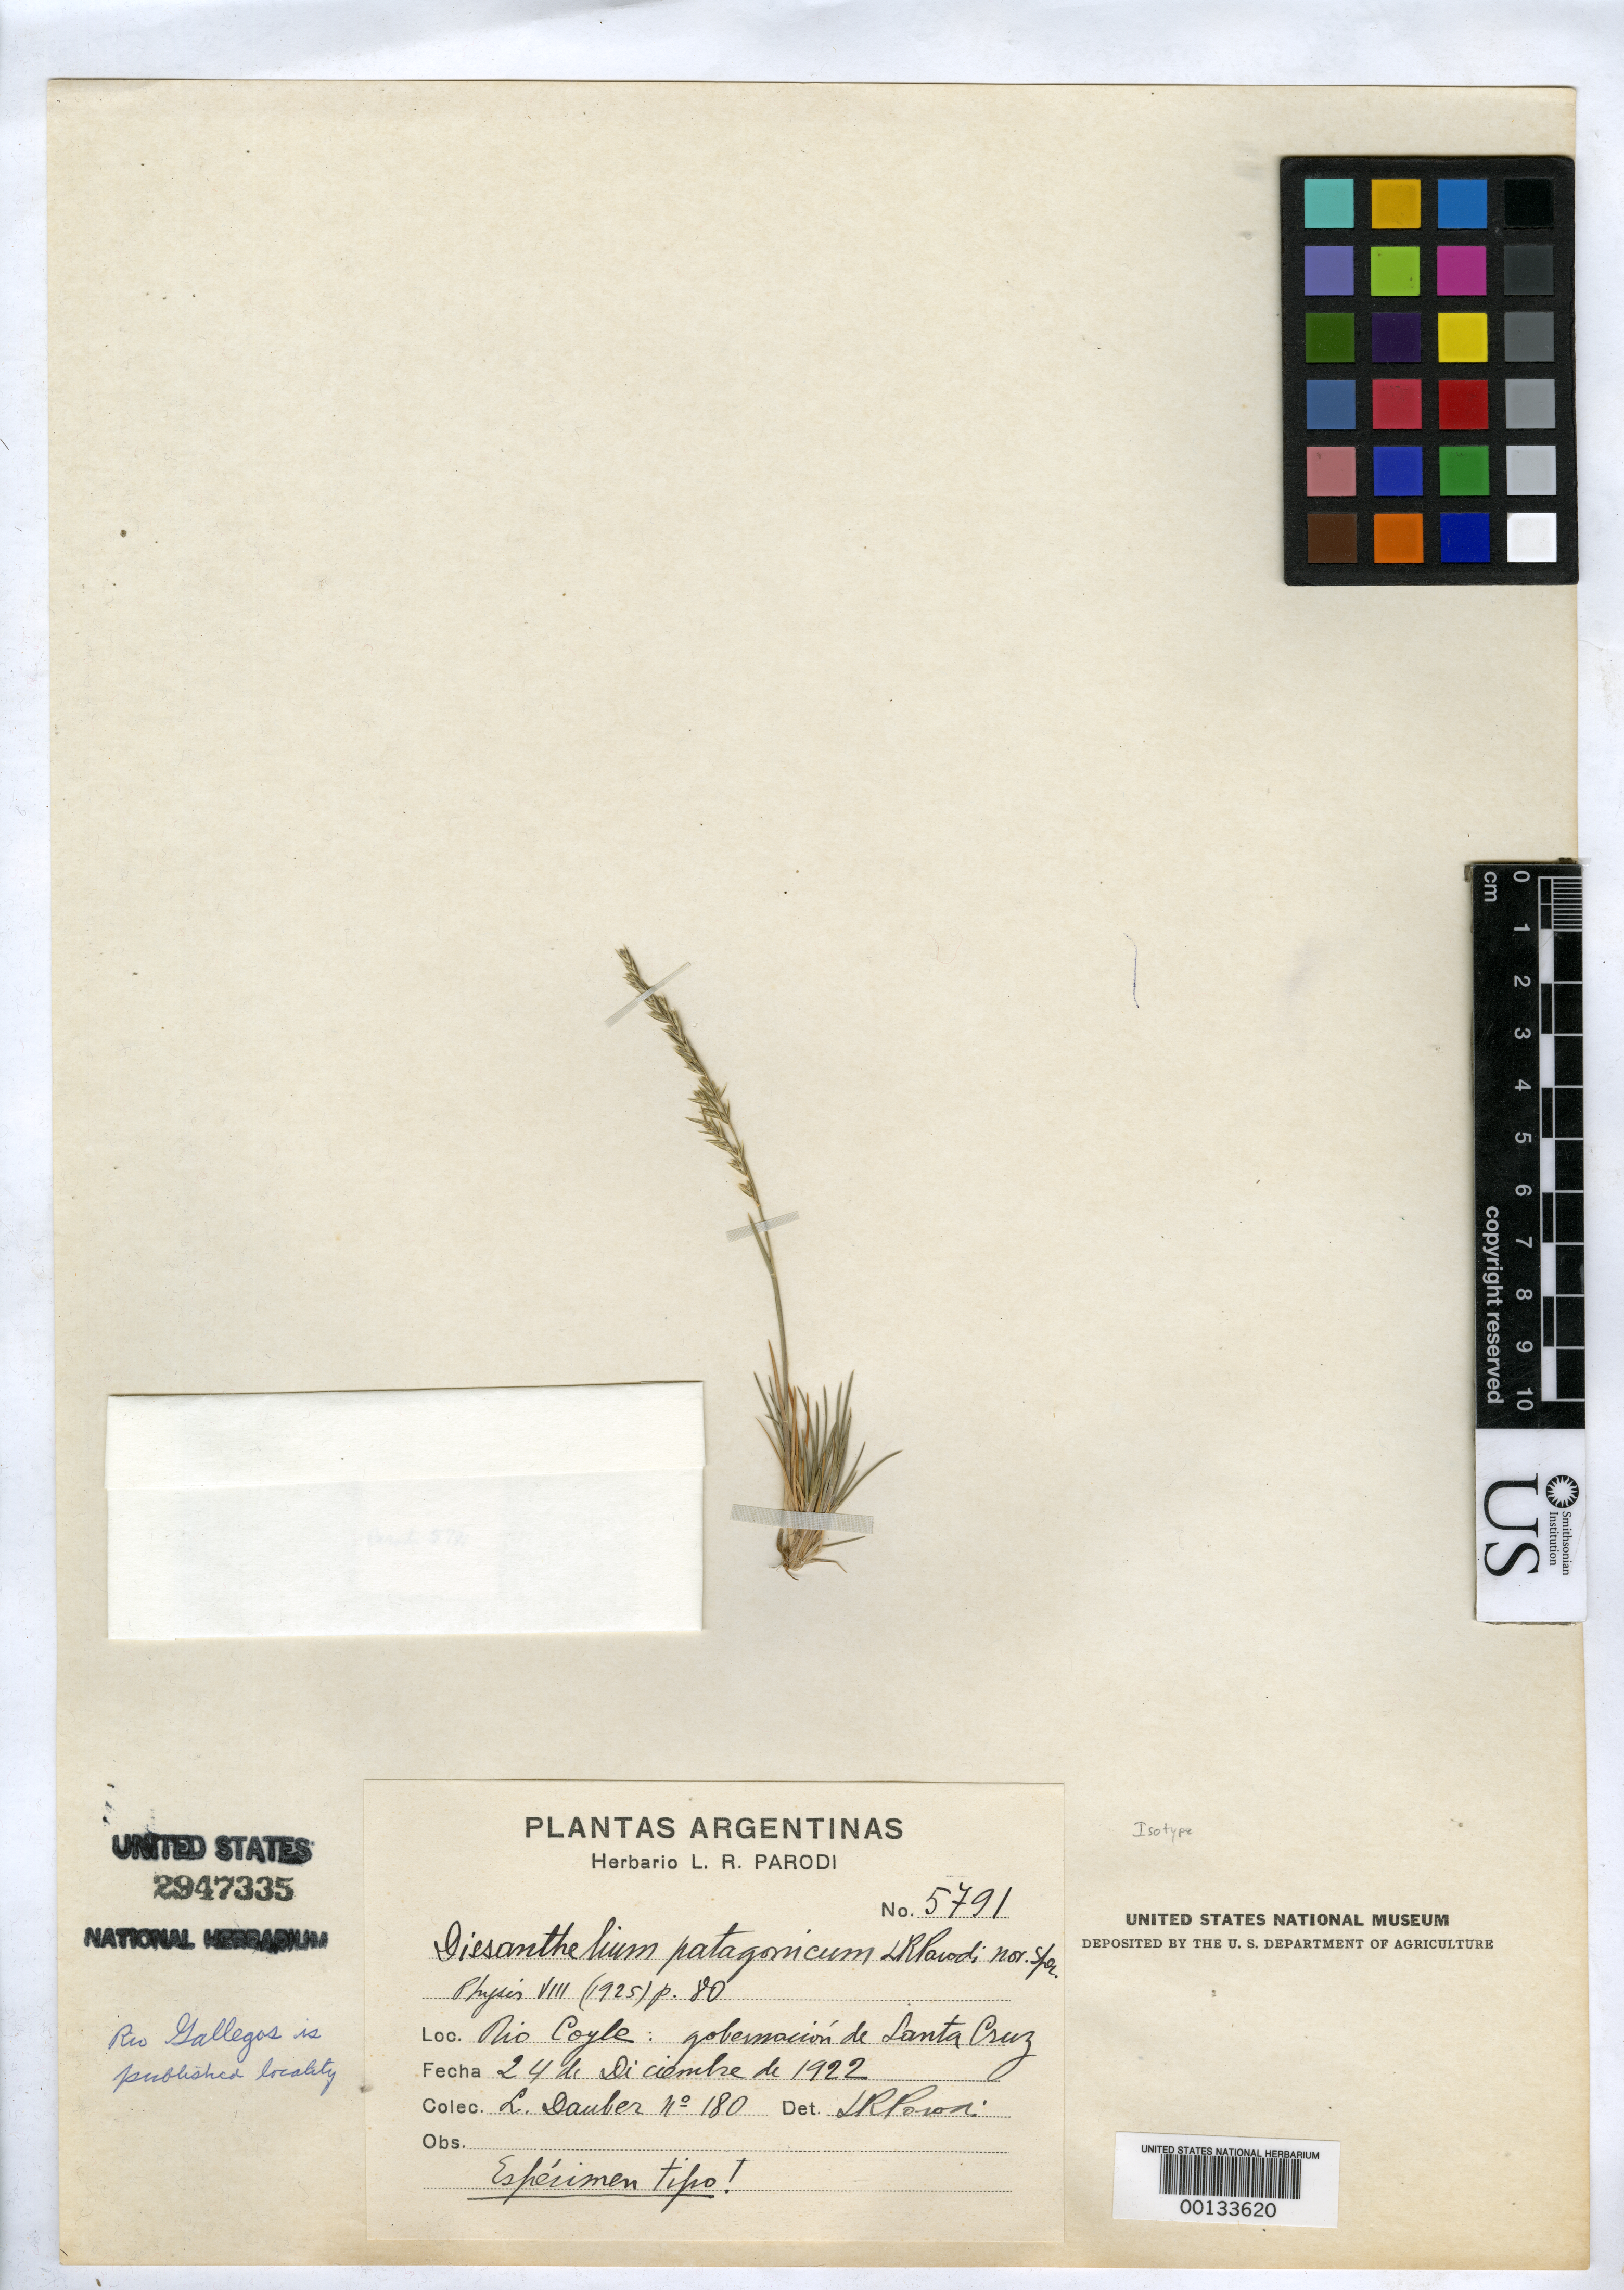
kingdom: Plantae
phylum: Tracheophyta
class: Liliopsida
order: Poales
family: Poaceae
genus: Dissanthelium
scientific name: Dissanthelium patagonicum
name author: Parodi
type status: Isotype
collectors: L. Dauber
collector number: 180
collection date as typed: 24 Dec 1922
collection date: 1922-12-24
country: Argentina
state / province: Santa Cruz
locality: Rio Coyle, Patagonia.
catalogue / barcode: US 2947335